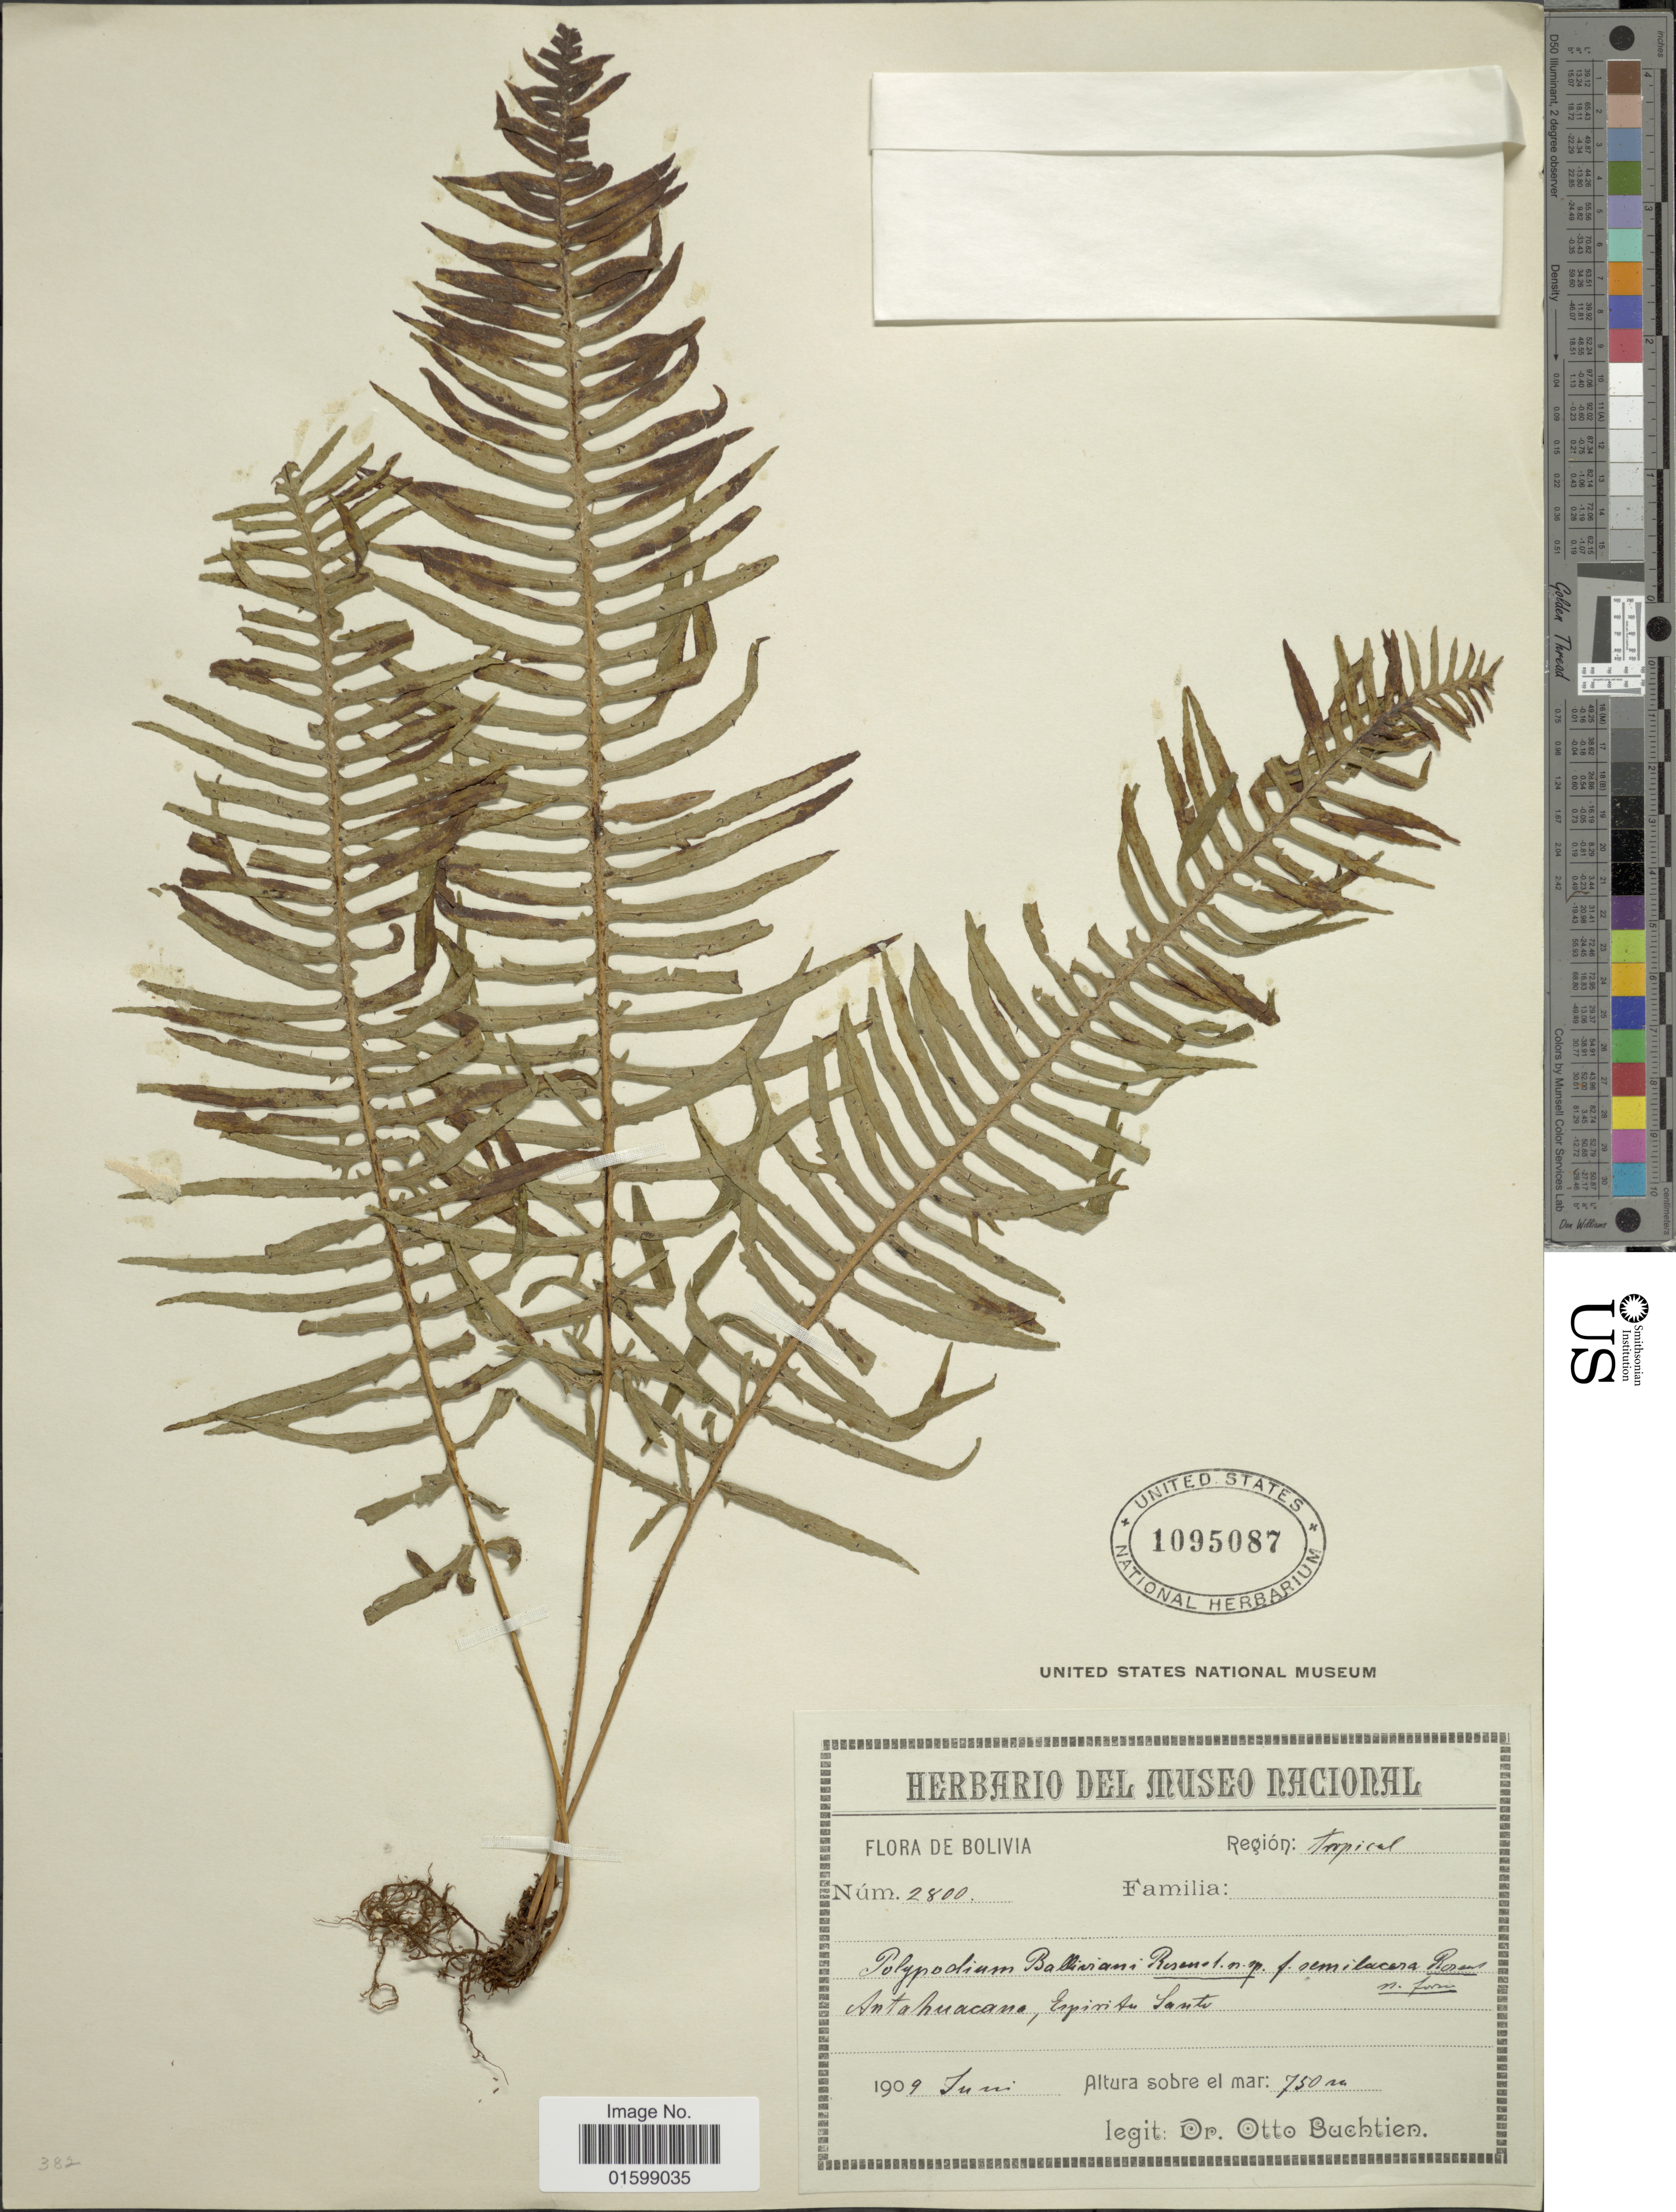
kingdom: Plantae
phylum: Tracheophyta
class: Polypodiopsida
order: Polypodiales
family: Polypodiaceae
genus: Pleopeltis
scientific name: Pleopeltis ballivianii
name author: (Rosenst.) A.R. Sm.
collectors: O. Buchtien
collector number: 2800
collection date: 1909-06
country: Bolivia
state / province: Cochabamba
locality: Región tropical, Antahuacana, Espiritu Santo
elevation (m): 750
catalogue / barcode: US 1095087